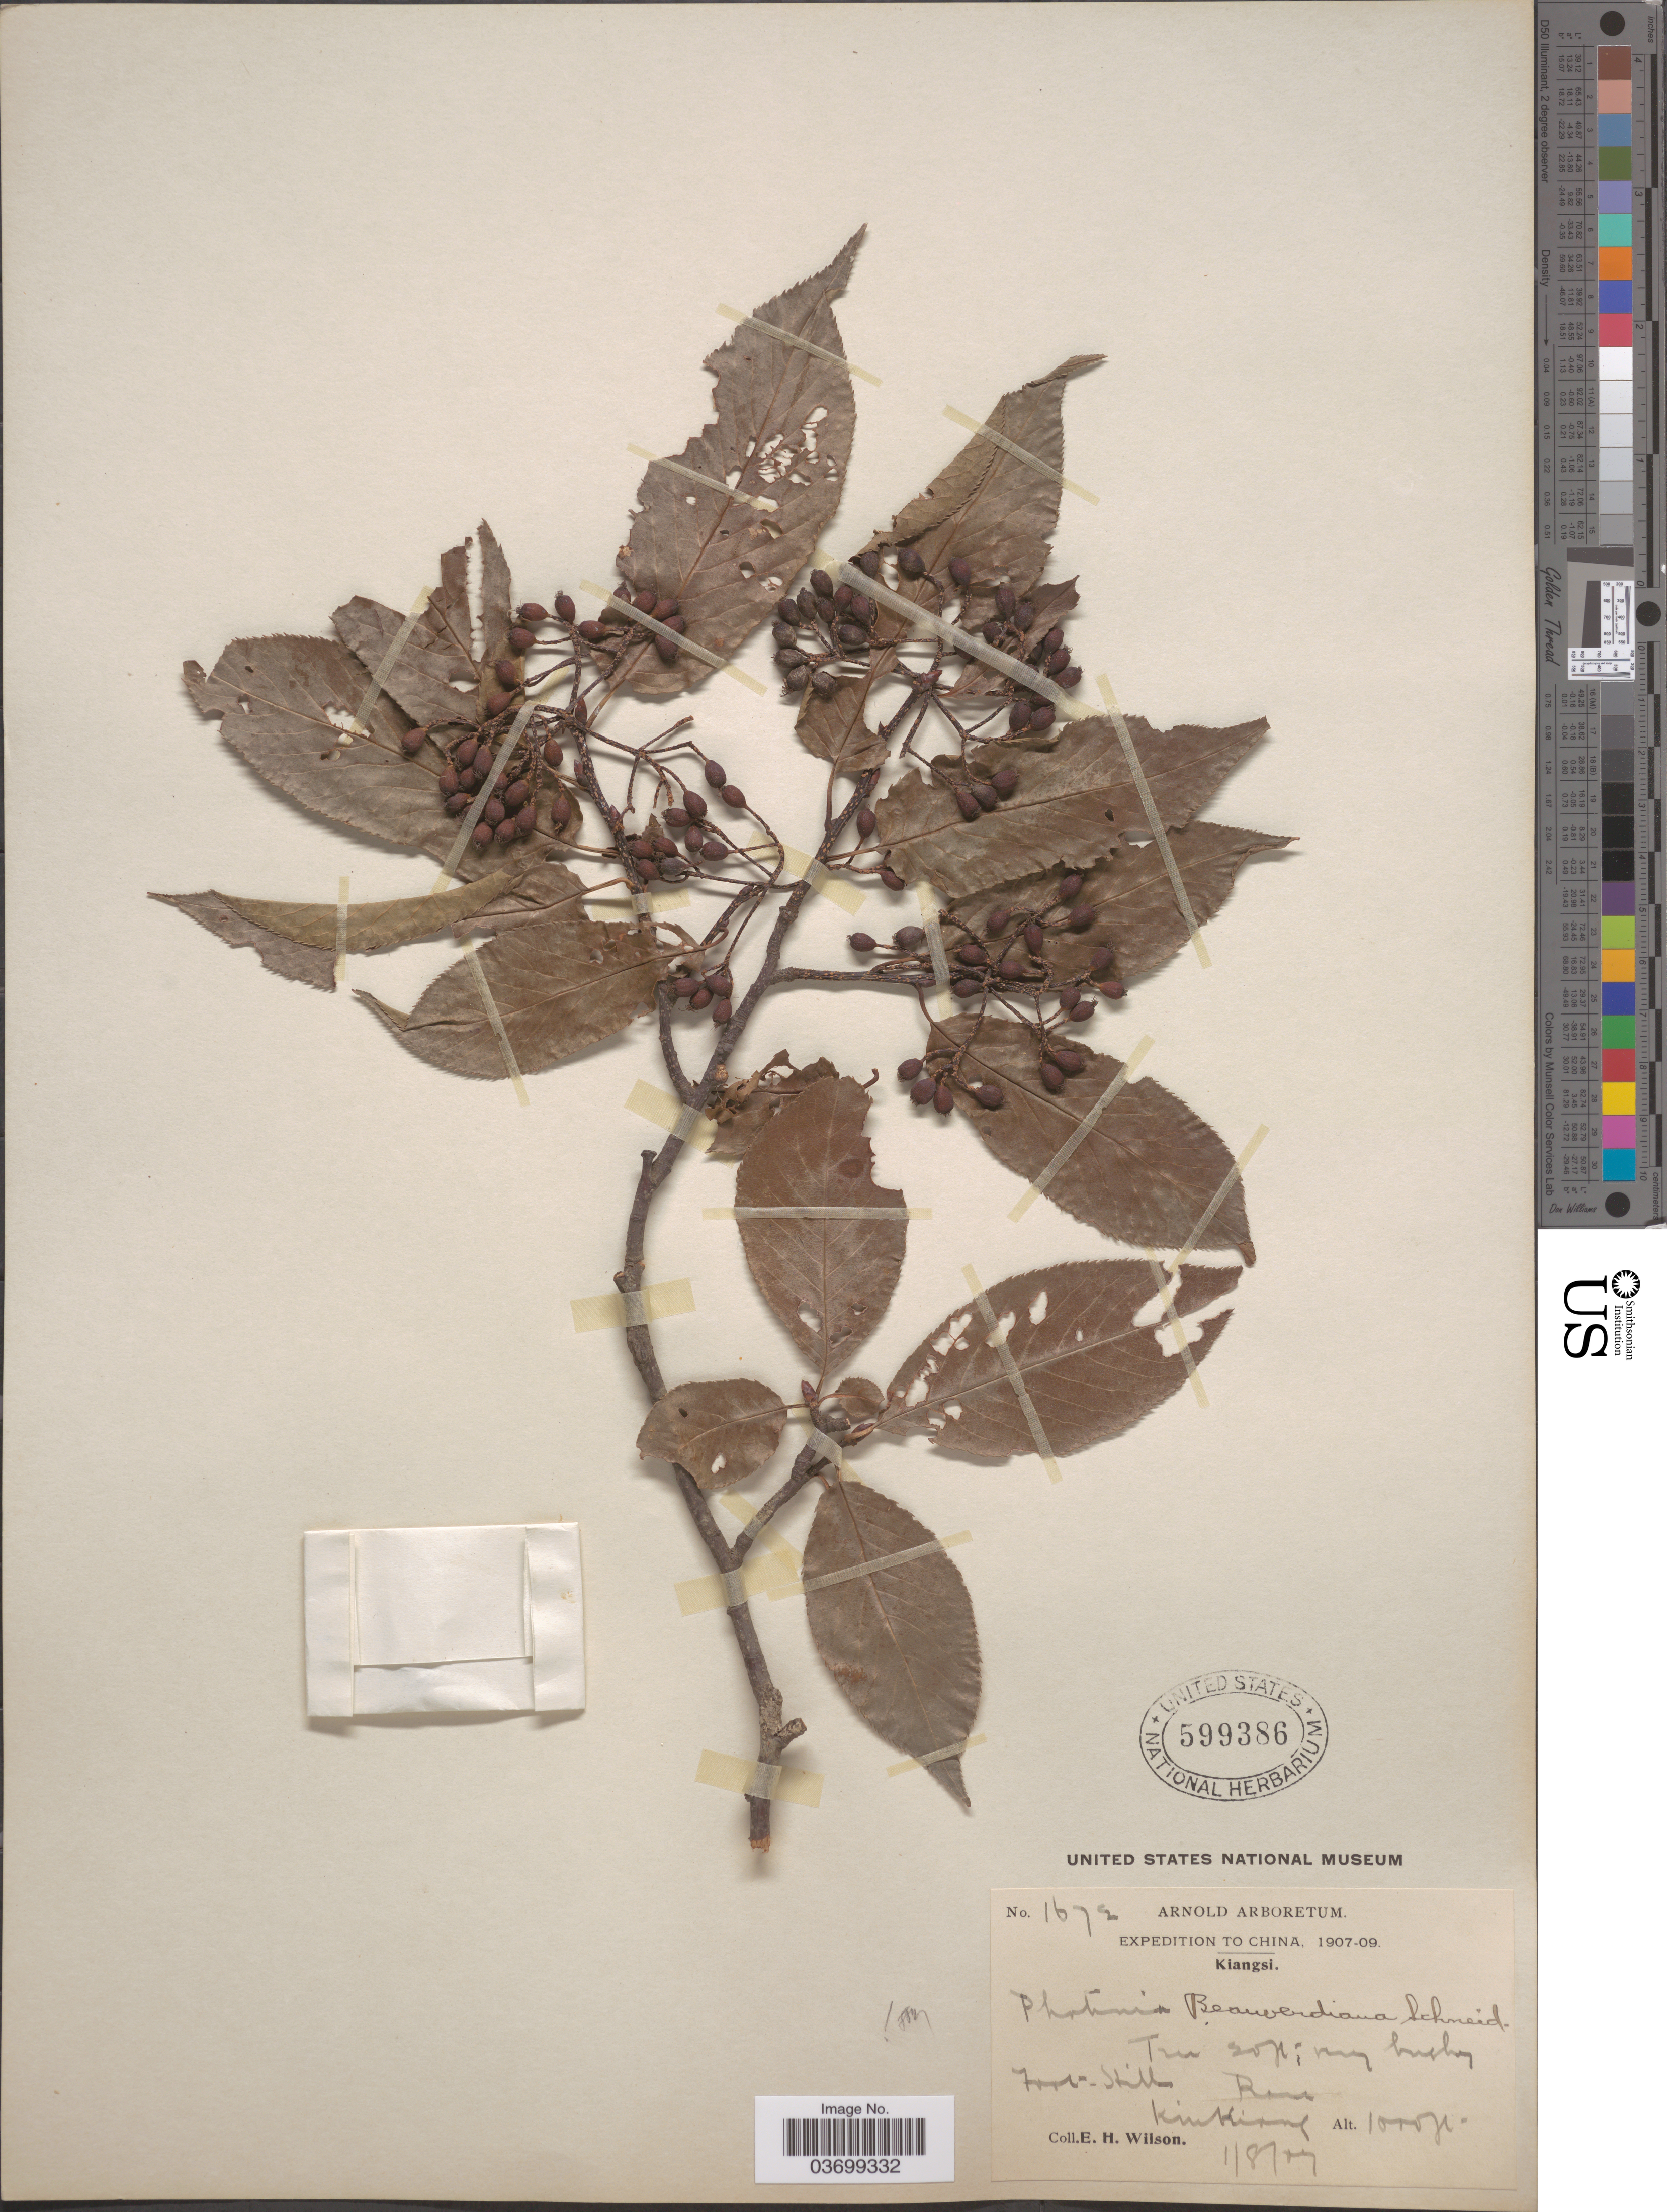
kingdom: Plantae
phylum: Tracheophyta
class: Magnoliopsida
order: Rosales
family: Rosaceae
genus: Photinia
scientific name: Photinia beauverdiana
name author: C.K. Schneid.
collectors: E. Wilson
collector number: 1672*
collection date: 1907-08-01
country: China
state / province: Jiangxi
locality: Kiangsi. Foot-Hill, Rene, Kuikiang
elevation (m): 305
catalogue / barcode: US 599386